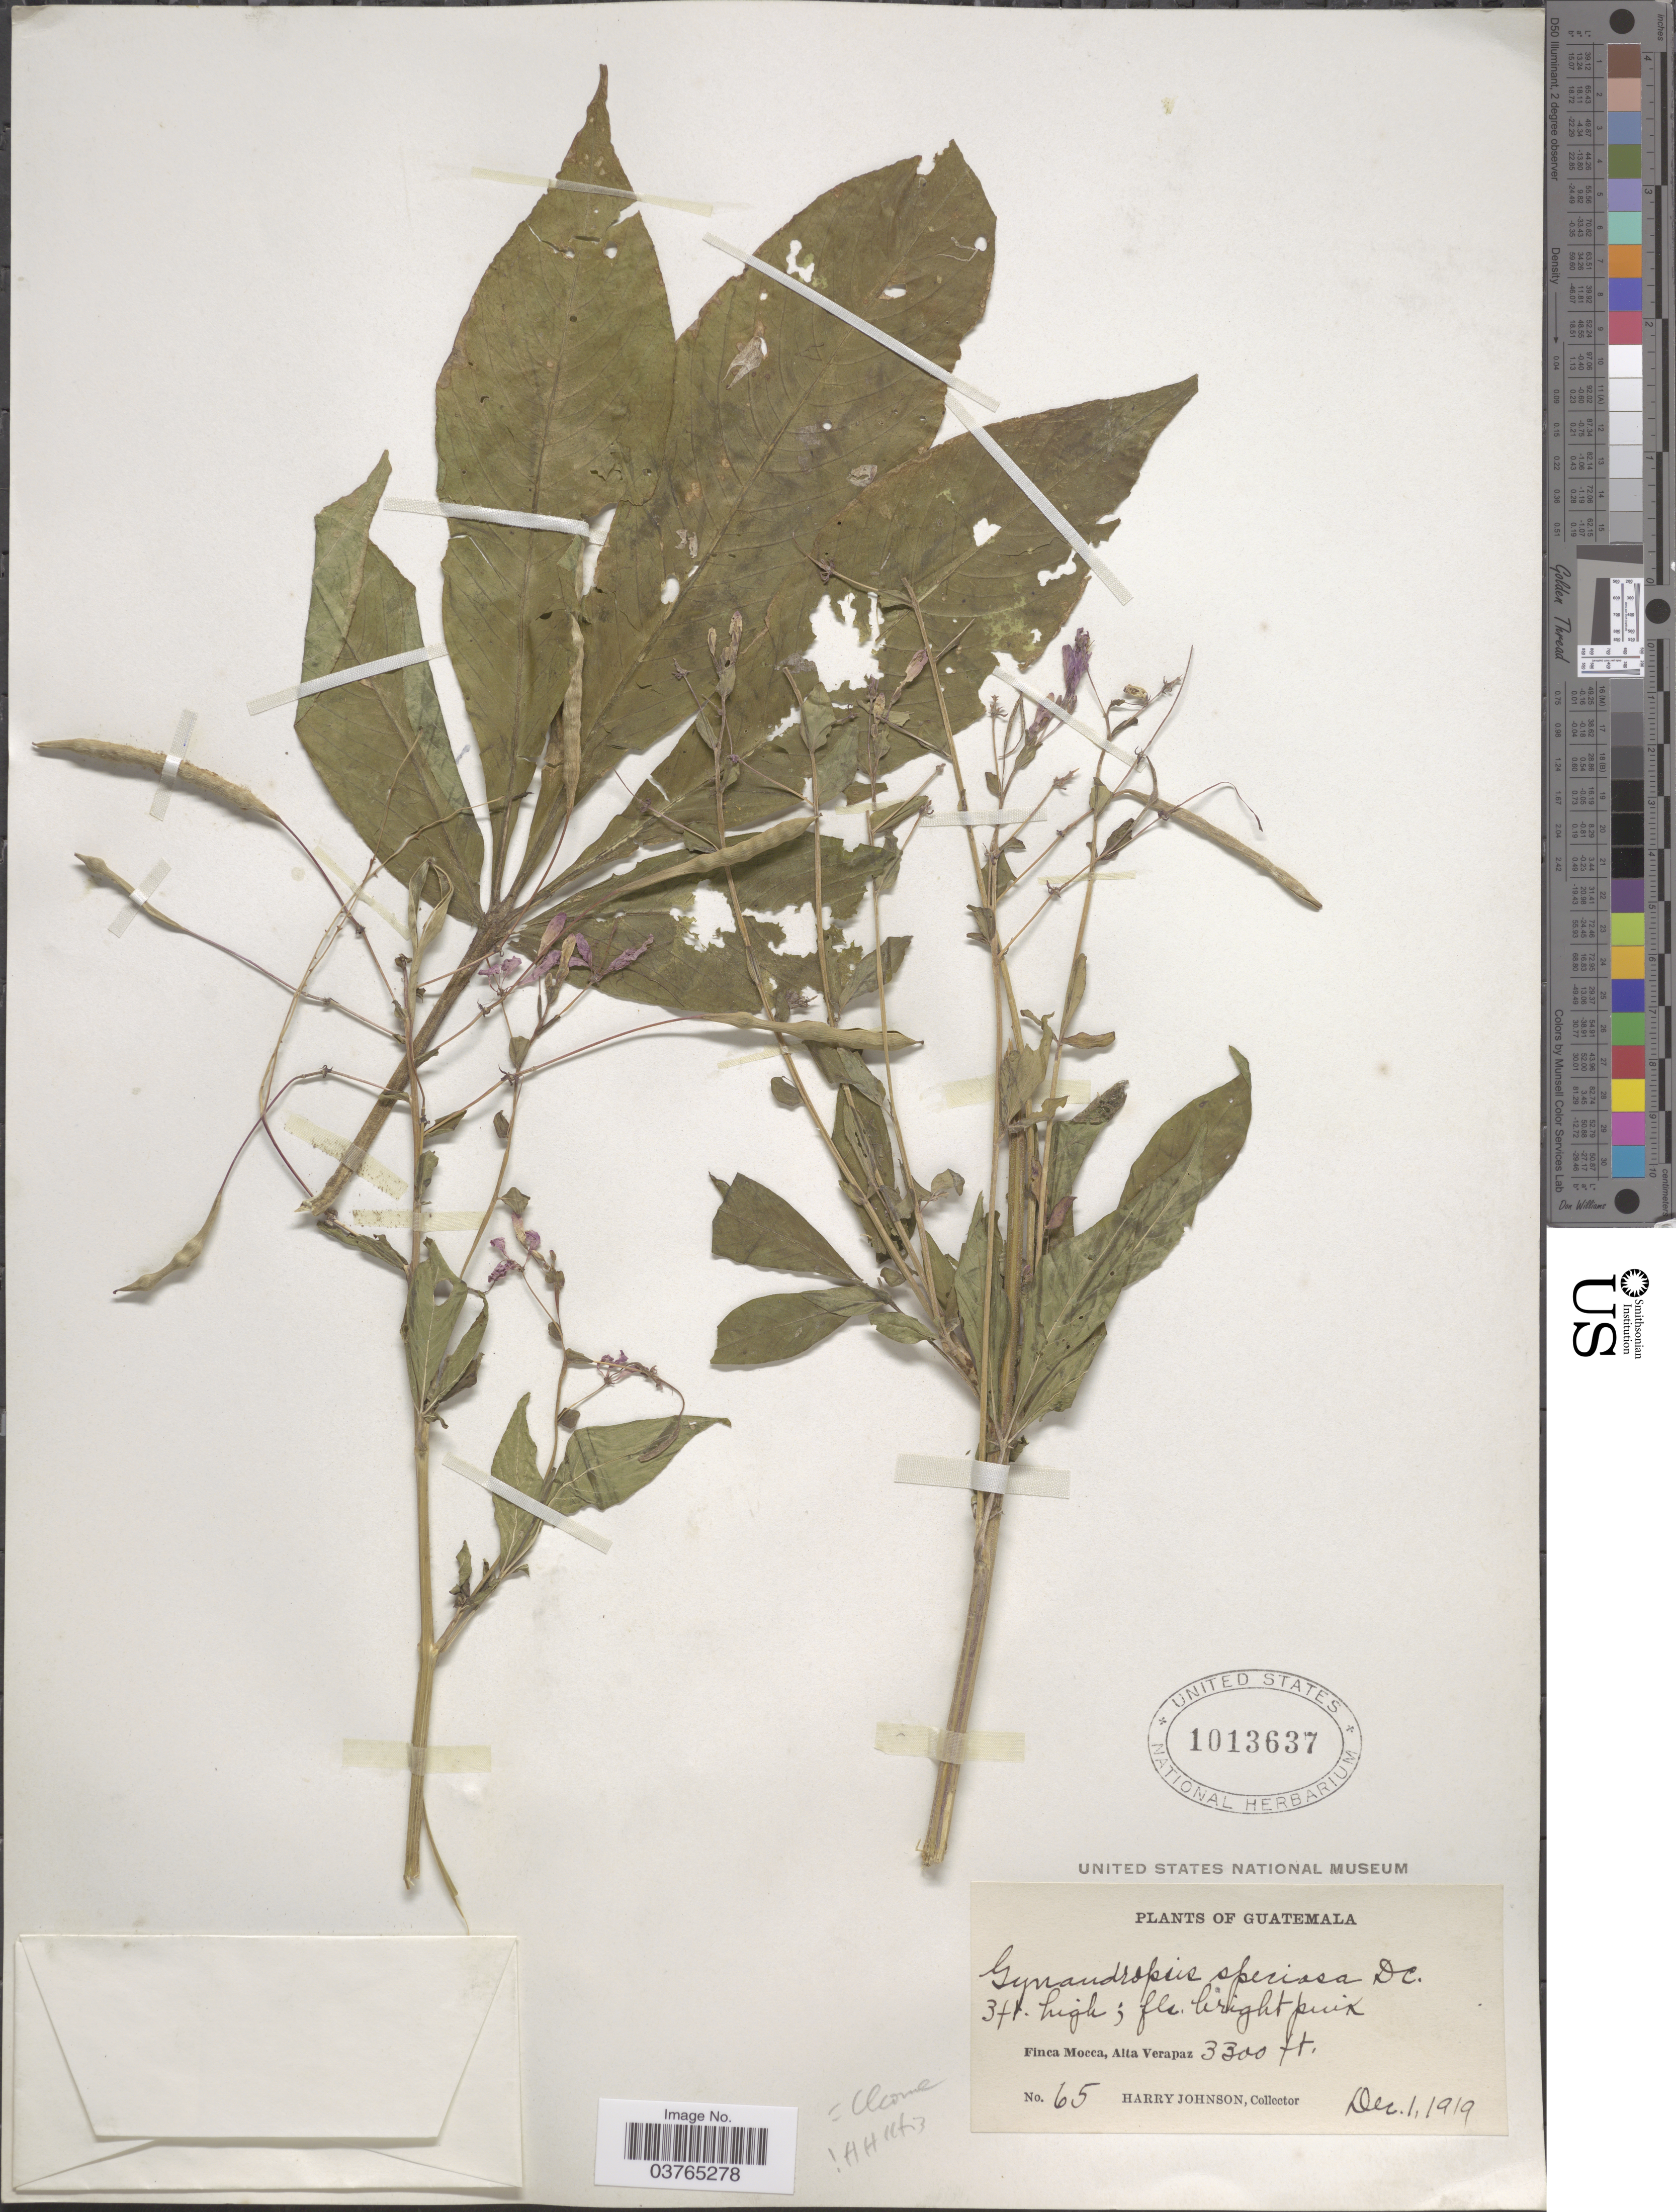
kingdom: Plantae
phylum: Tracheophyta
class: Magnoliopsida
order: Brassicales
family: Cleomaceae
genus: Cleoserrata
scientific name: Cleoserrata speciosa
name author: (Raf.) Iltis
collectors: H. Johnson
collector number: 65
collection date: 1919-12-01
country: Guatemala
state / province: Alta Verapaz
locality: Finca Mocca.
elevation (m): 1006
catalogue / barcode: US 1013637